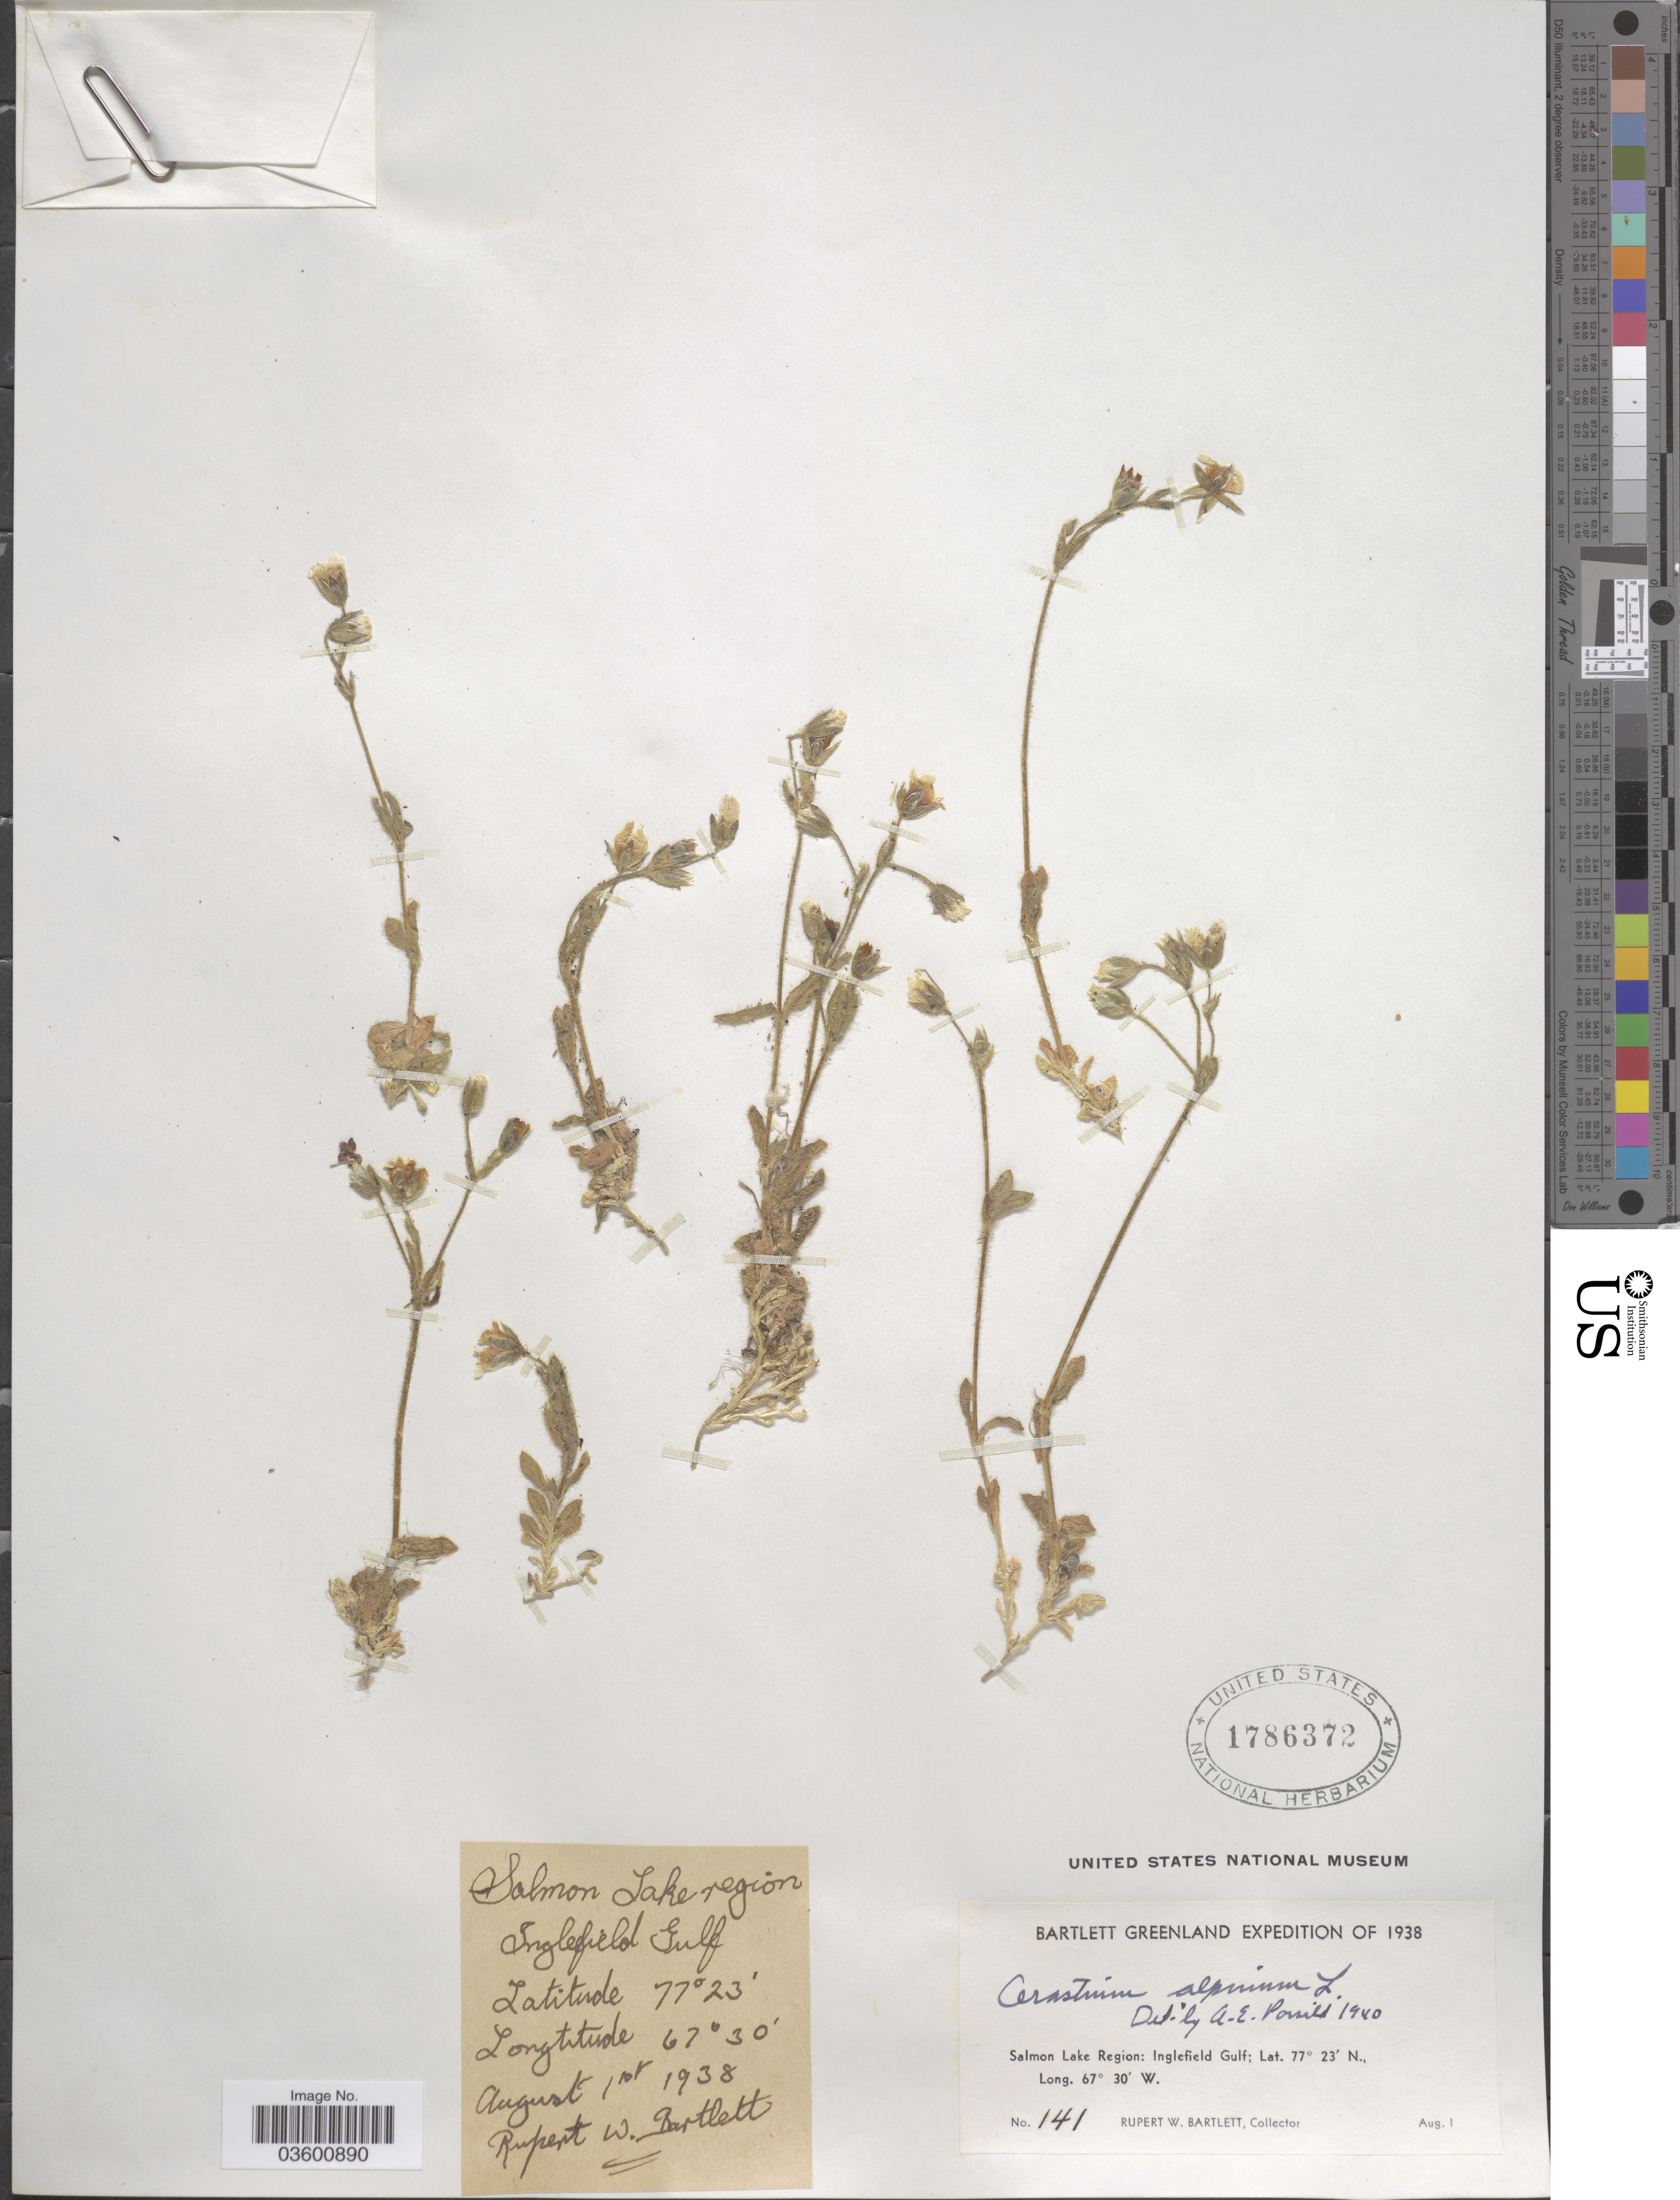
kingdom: Plantae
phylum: Tracheophyta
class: Magnoliopsida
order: Caryophyllales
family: Caryophyllaceae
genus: Cerastium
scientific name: Cerastium alpinum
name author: L.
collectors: R. W. Bartlett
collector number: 141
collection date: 1938-08-01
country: Greenland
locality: Salmon Lake Region: Inglefield Gulf.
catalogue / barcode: US 1786372